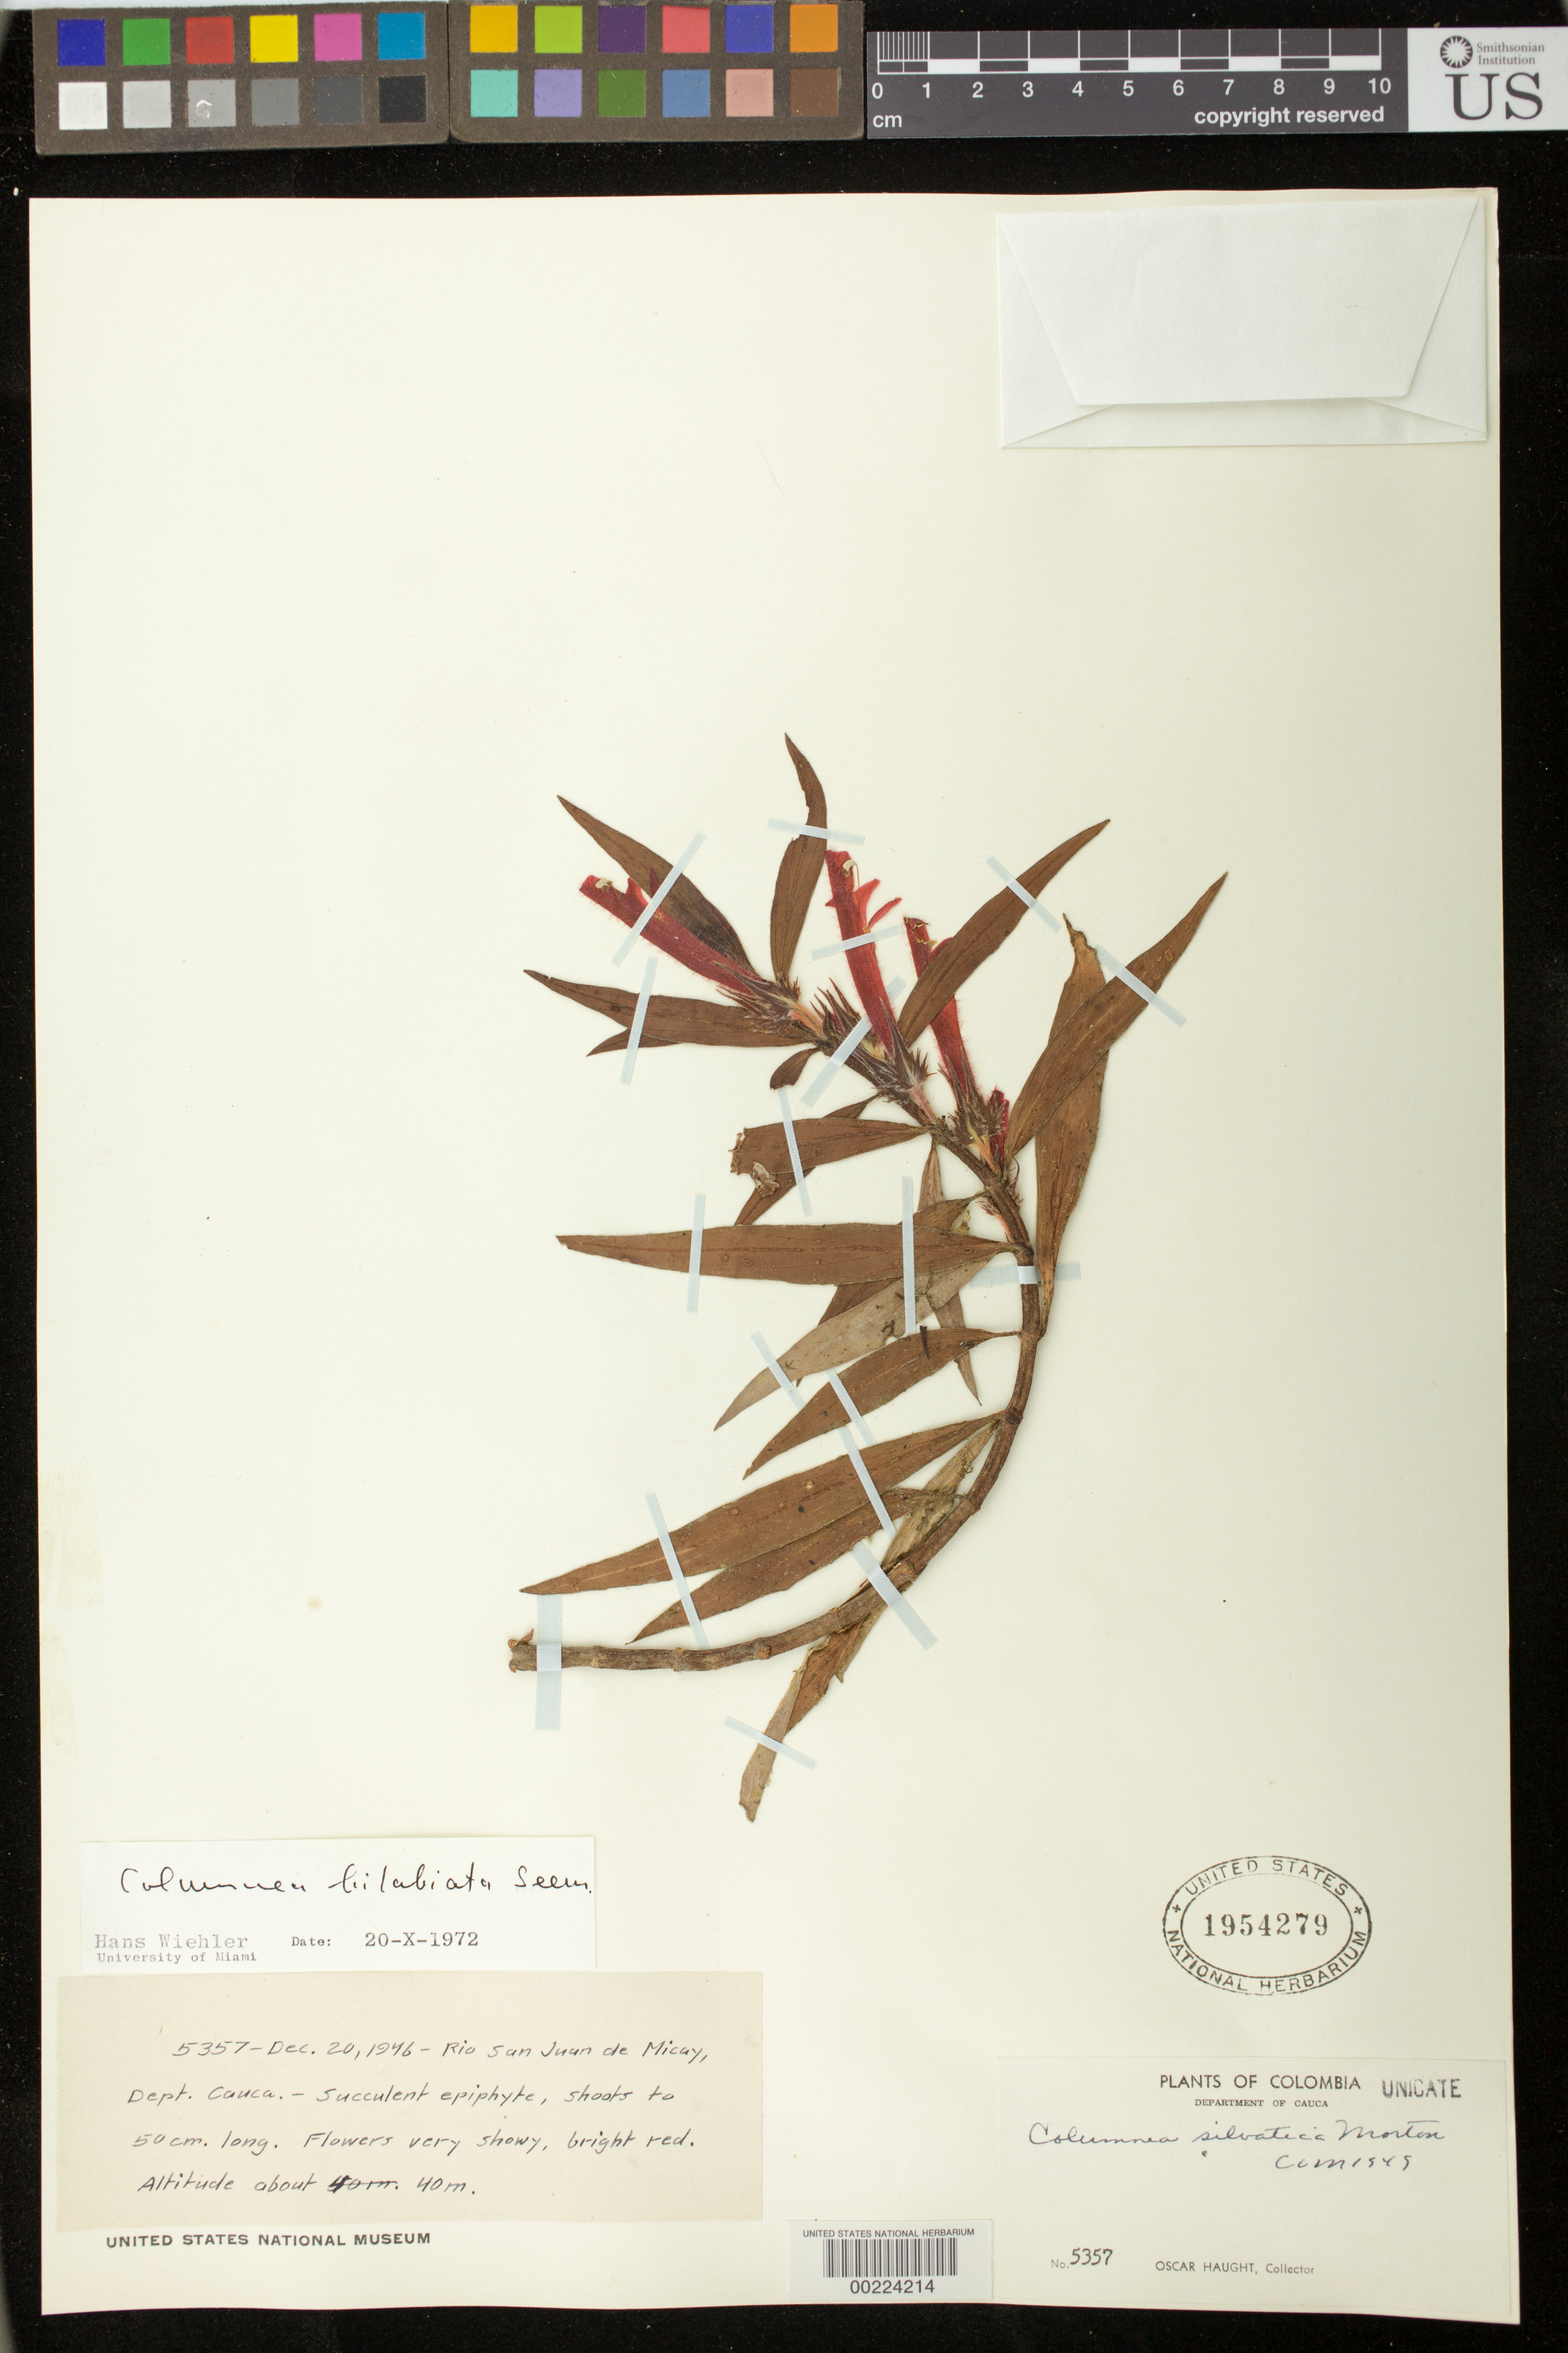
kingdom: Plantae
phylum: Tracheophyta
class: Magnoliopsida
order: Lamiales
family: Gesneriaceae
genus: Columnea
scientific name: Columnea bilabiata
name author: Seem.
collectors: O. L. Haught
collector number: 5357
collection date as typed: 20 Dec 1946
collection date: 1946-12-20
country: Colombia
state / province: Cauca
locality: Rio San Juan de Micay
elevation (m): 40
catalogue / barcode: US 1954279